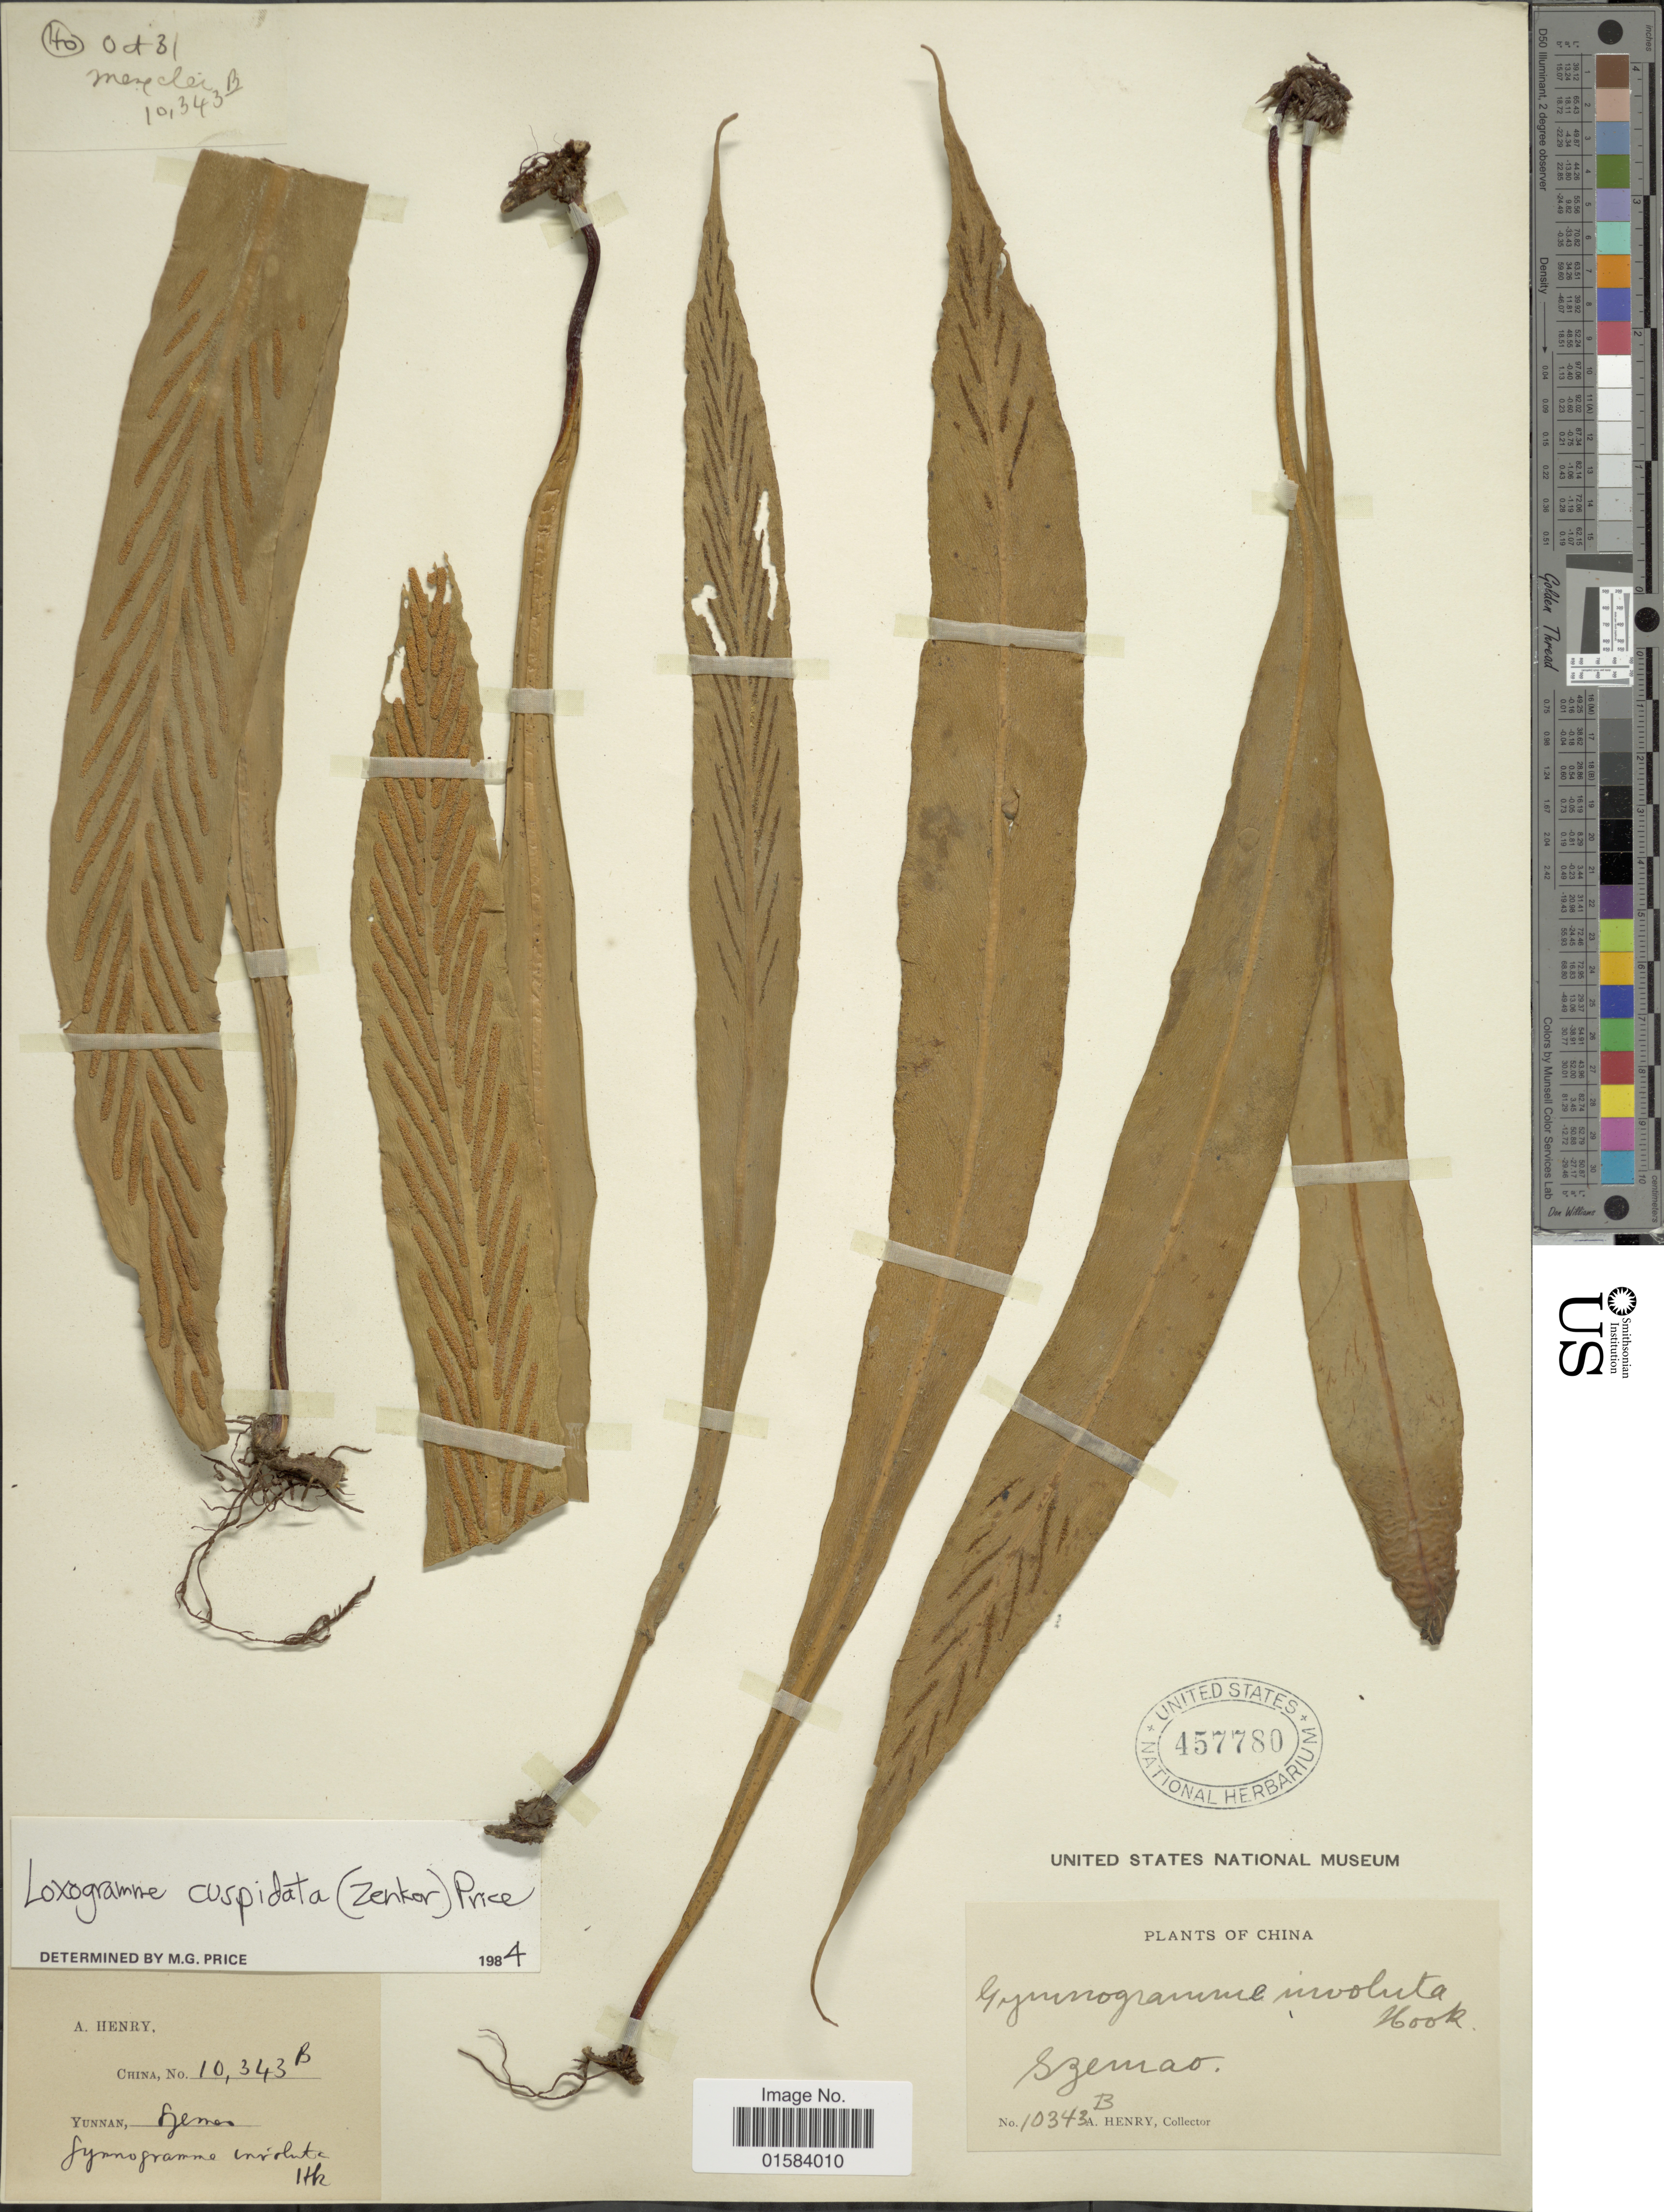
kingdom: Plantae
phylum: Tracheophyta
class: Polypodiopsida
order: Polypodiales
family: Polypodiaceae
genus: Loxogramme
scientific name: Loxogramme cuspidata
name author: (Zenker) M.G. Price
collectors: A. Henry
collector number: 10343 B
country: China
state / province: Yunnan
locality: Szemao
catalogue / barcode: US 457780